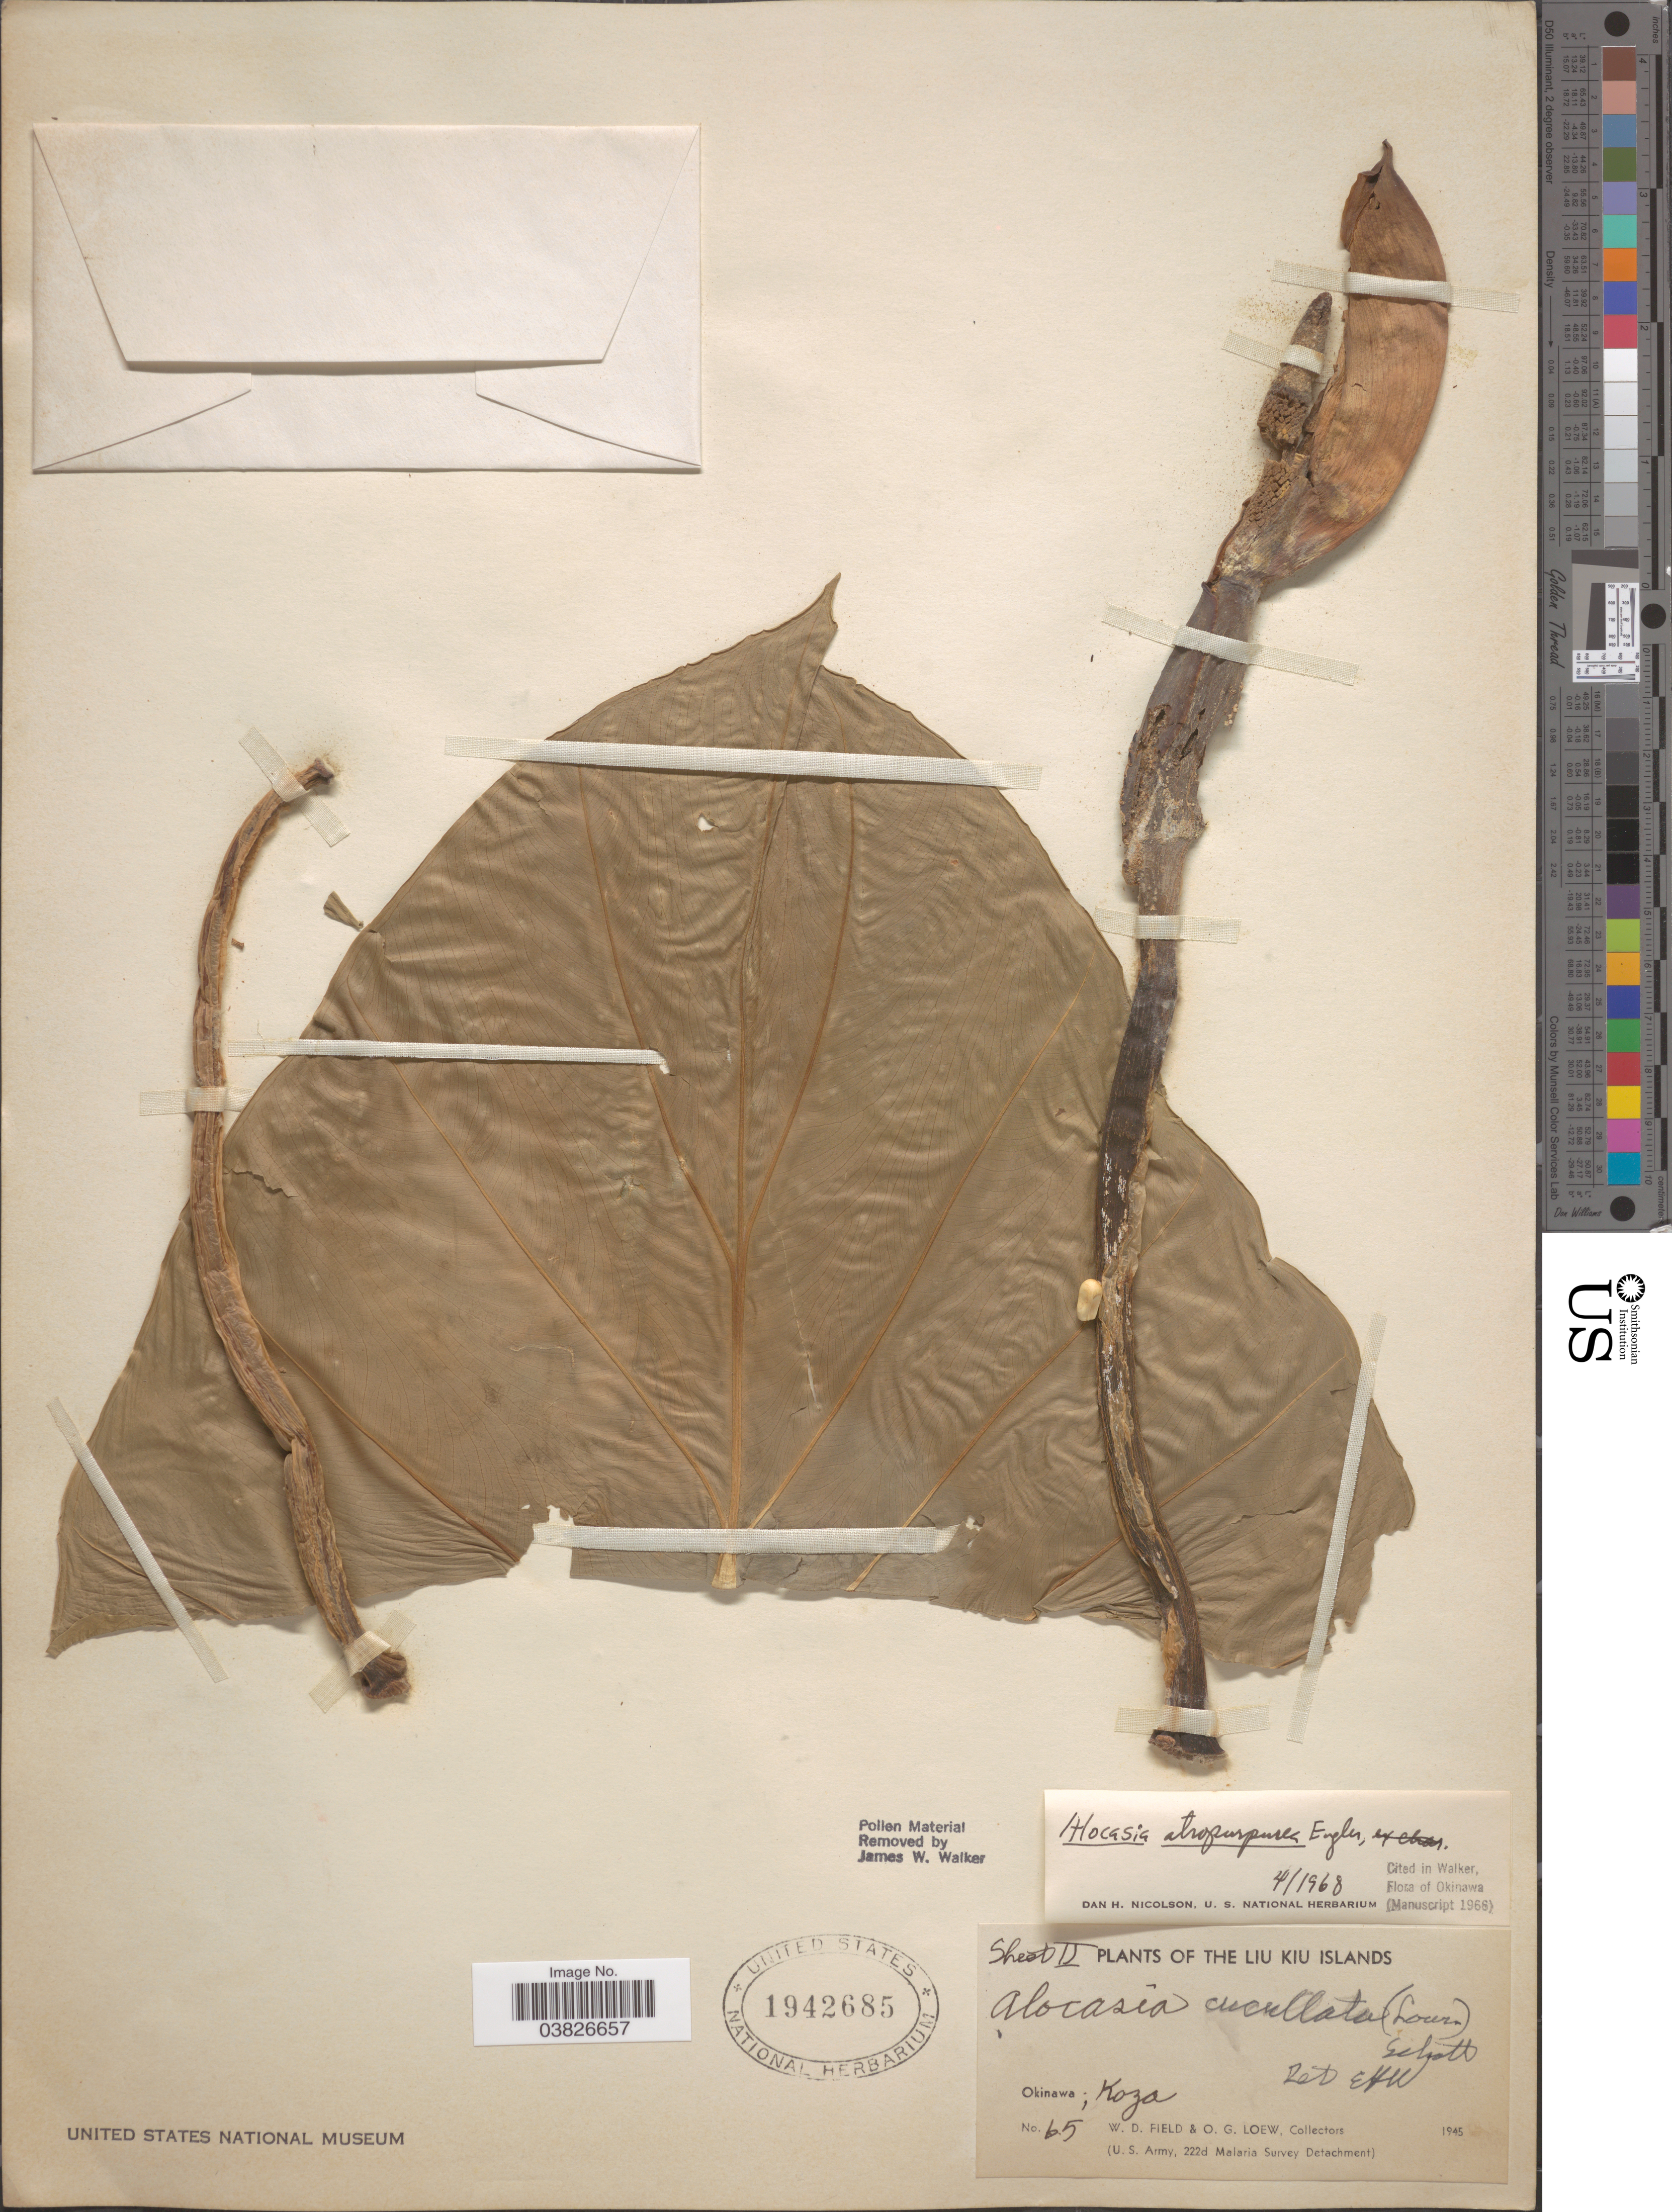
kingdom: Plantae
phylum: Tracheophyta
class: Liliopsida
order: Alismatales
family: Araceae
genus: Alocasia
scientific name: Alocasia atropurpurea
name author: Engl.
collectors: W. D. Field & O. G. Loew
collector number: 65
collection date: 1945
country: Japan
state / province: Okinawa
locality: The Liu Kiu Islands. Koja.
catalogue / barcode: US 1942685